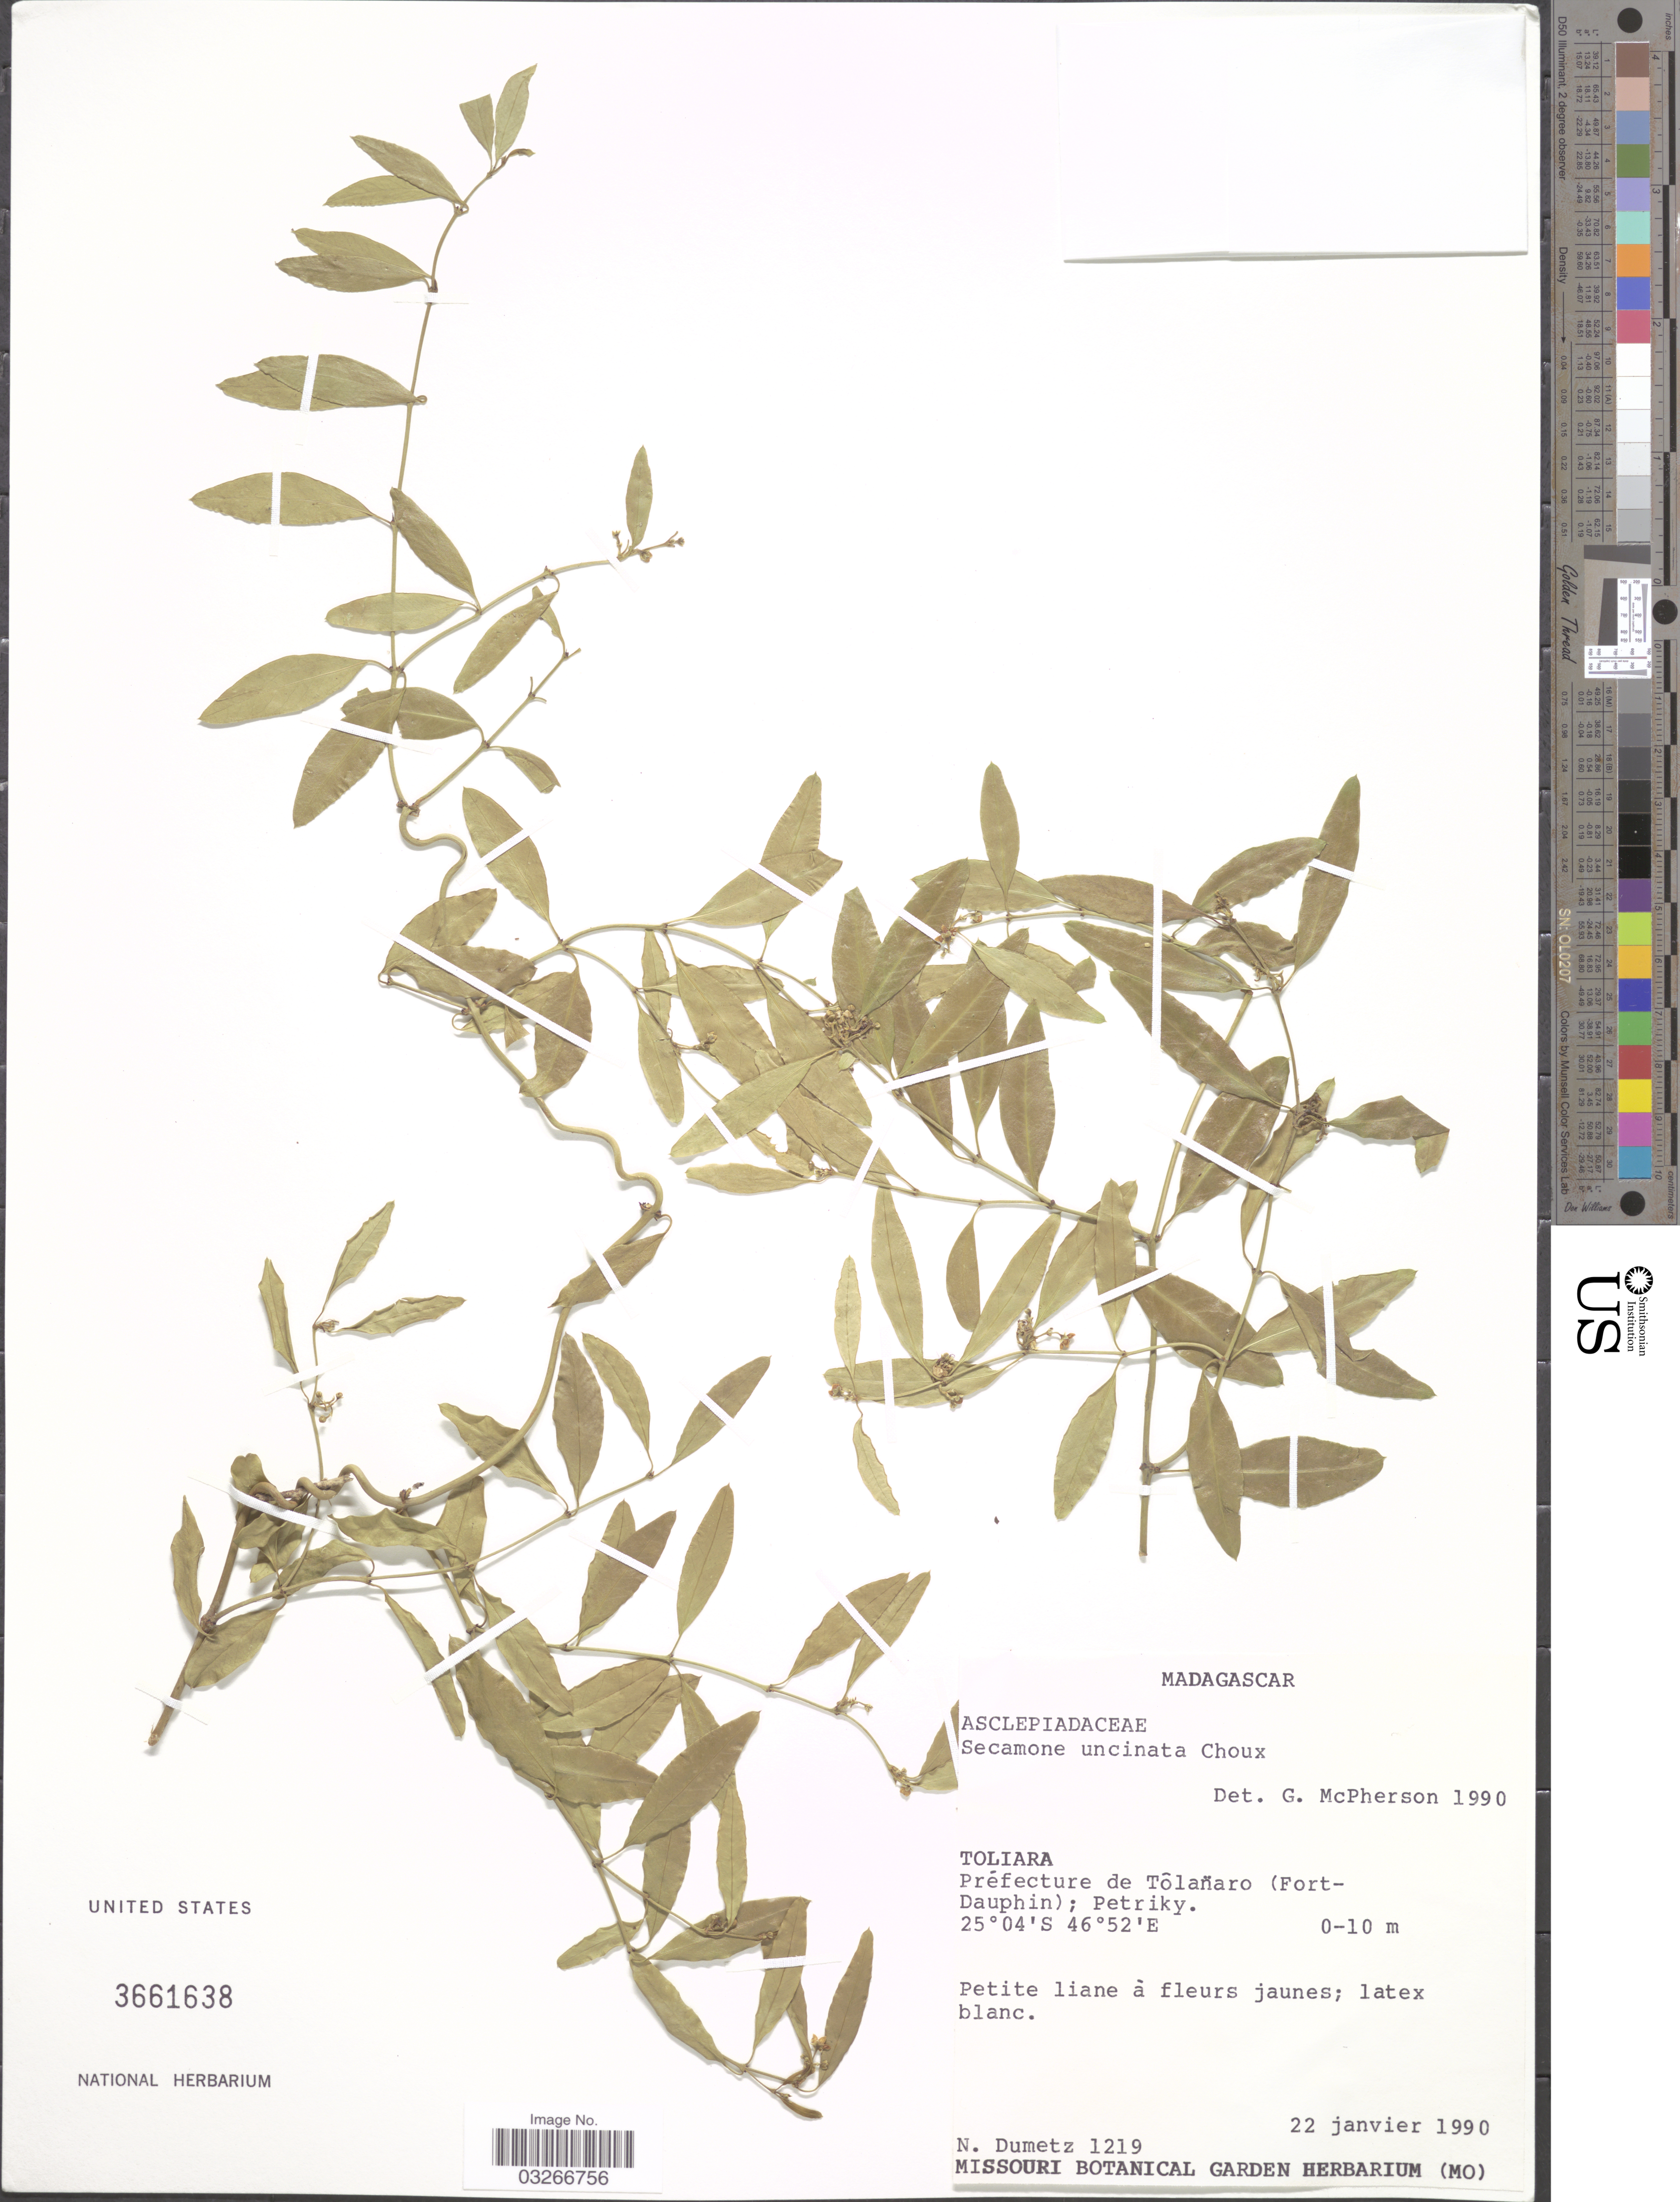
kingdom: Plantae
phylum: Tracheophyta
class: Magnoliopsida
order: Gentianales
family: Apocynaceae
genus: Secamone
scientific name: Secamone uncinata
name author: Choux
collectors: N. Dumetz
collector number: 1219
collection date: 1990-01-22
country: Madagascar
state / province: Anosy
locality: Préfecture de Tôlanaro (Fort-Dauphin); Petriky.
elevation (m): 0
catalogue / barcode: US 3661638